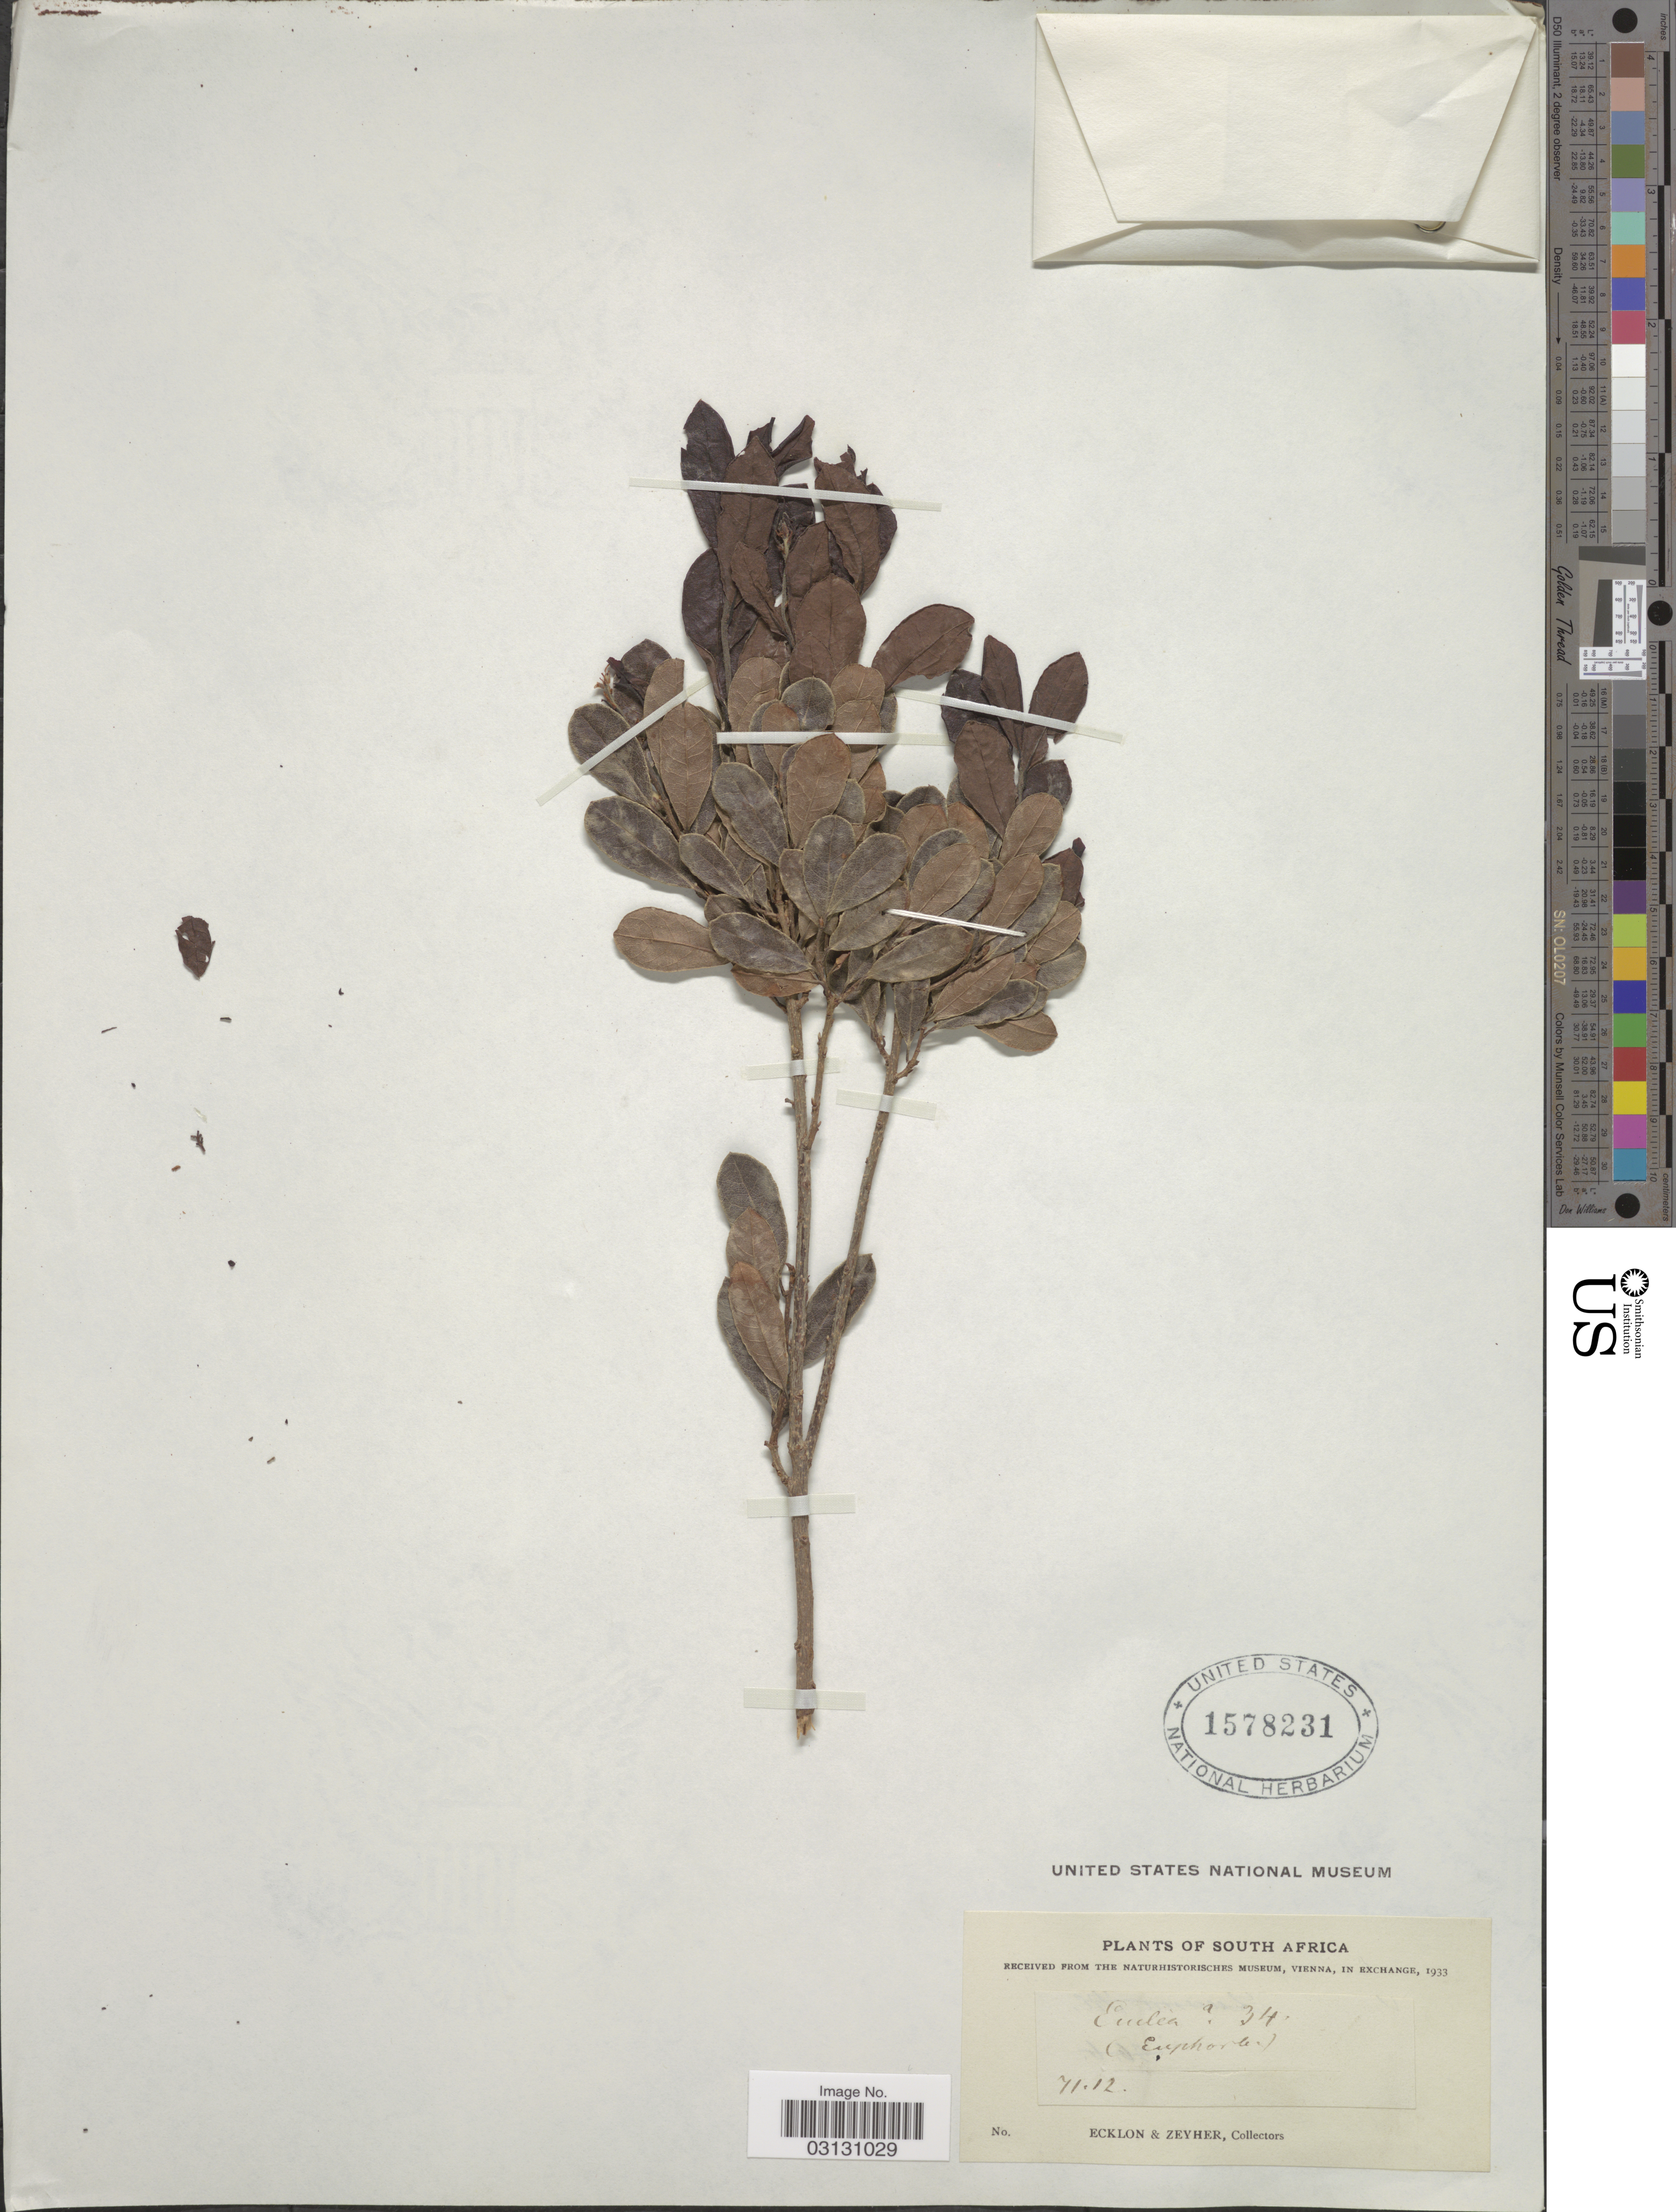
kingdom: Plantae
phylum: Tracheophyta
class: Magnoliopsida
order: Ericales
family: Ebenaceae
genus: Euclea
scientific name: Euclea sp.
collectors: -. Ecklon & -. Zeyher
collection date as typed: Transcribed d/m/y: /12/71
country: South Africa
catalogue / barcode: US 1578231